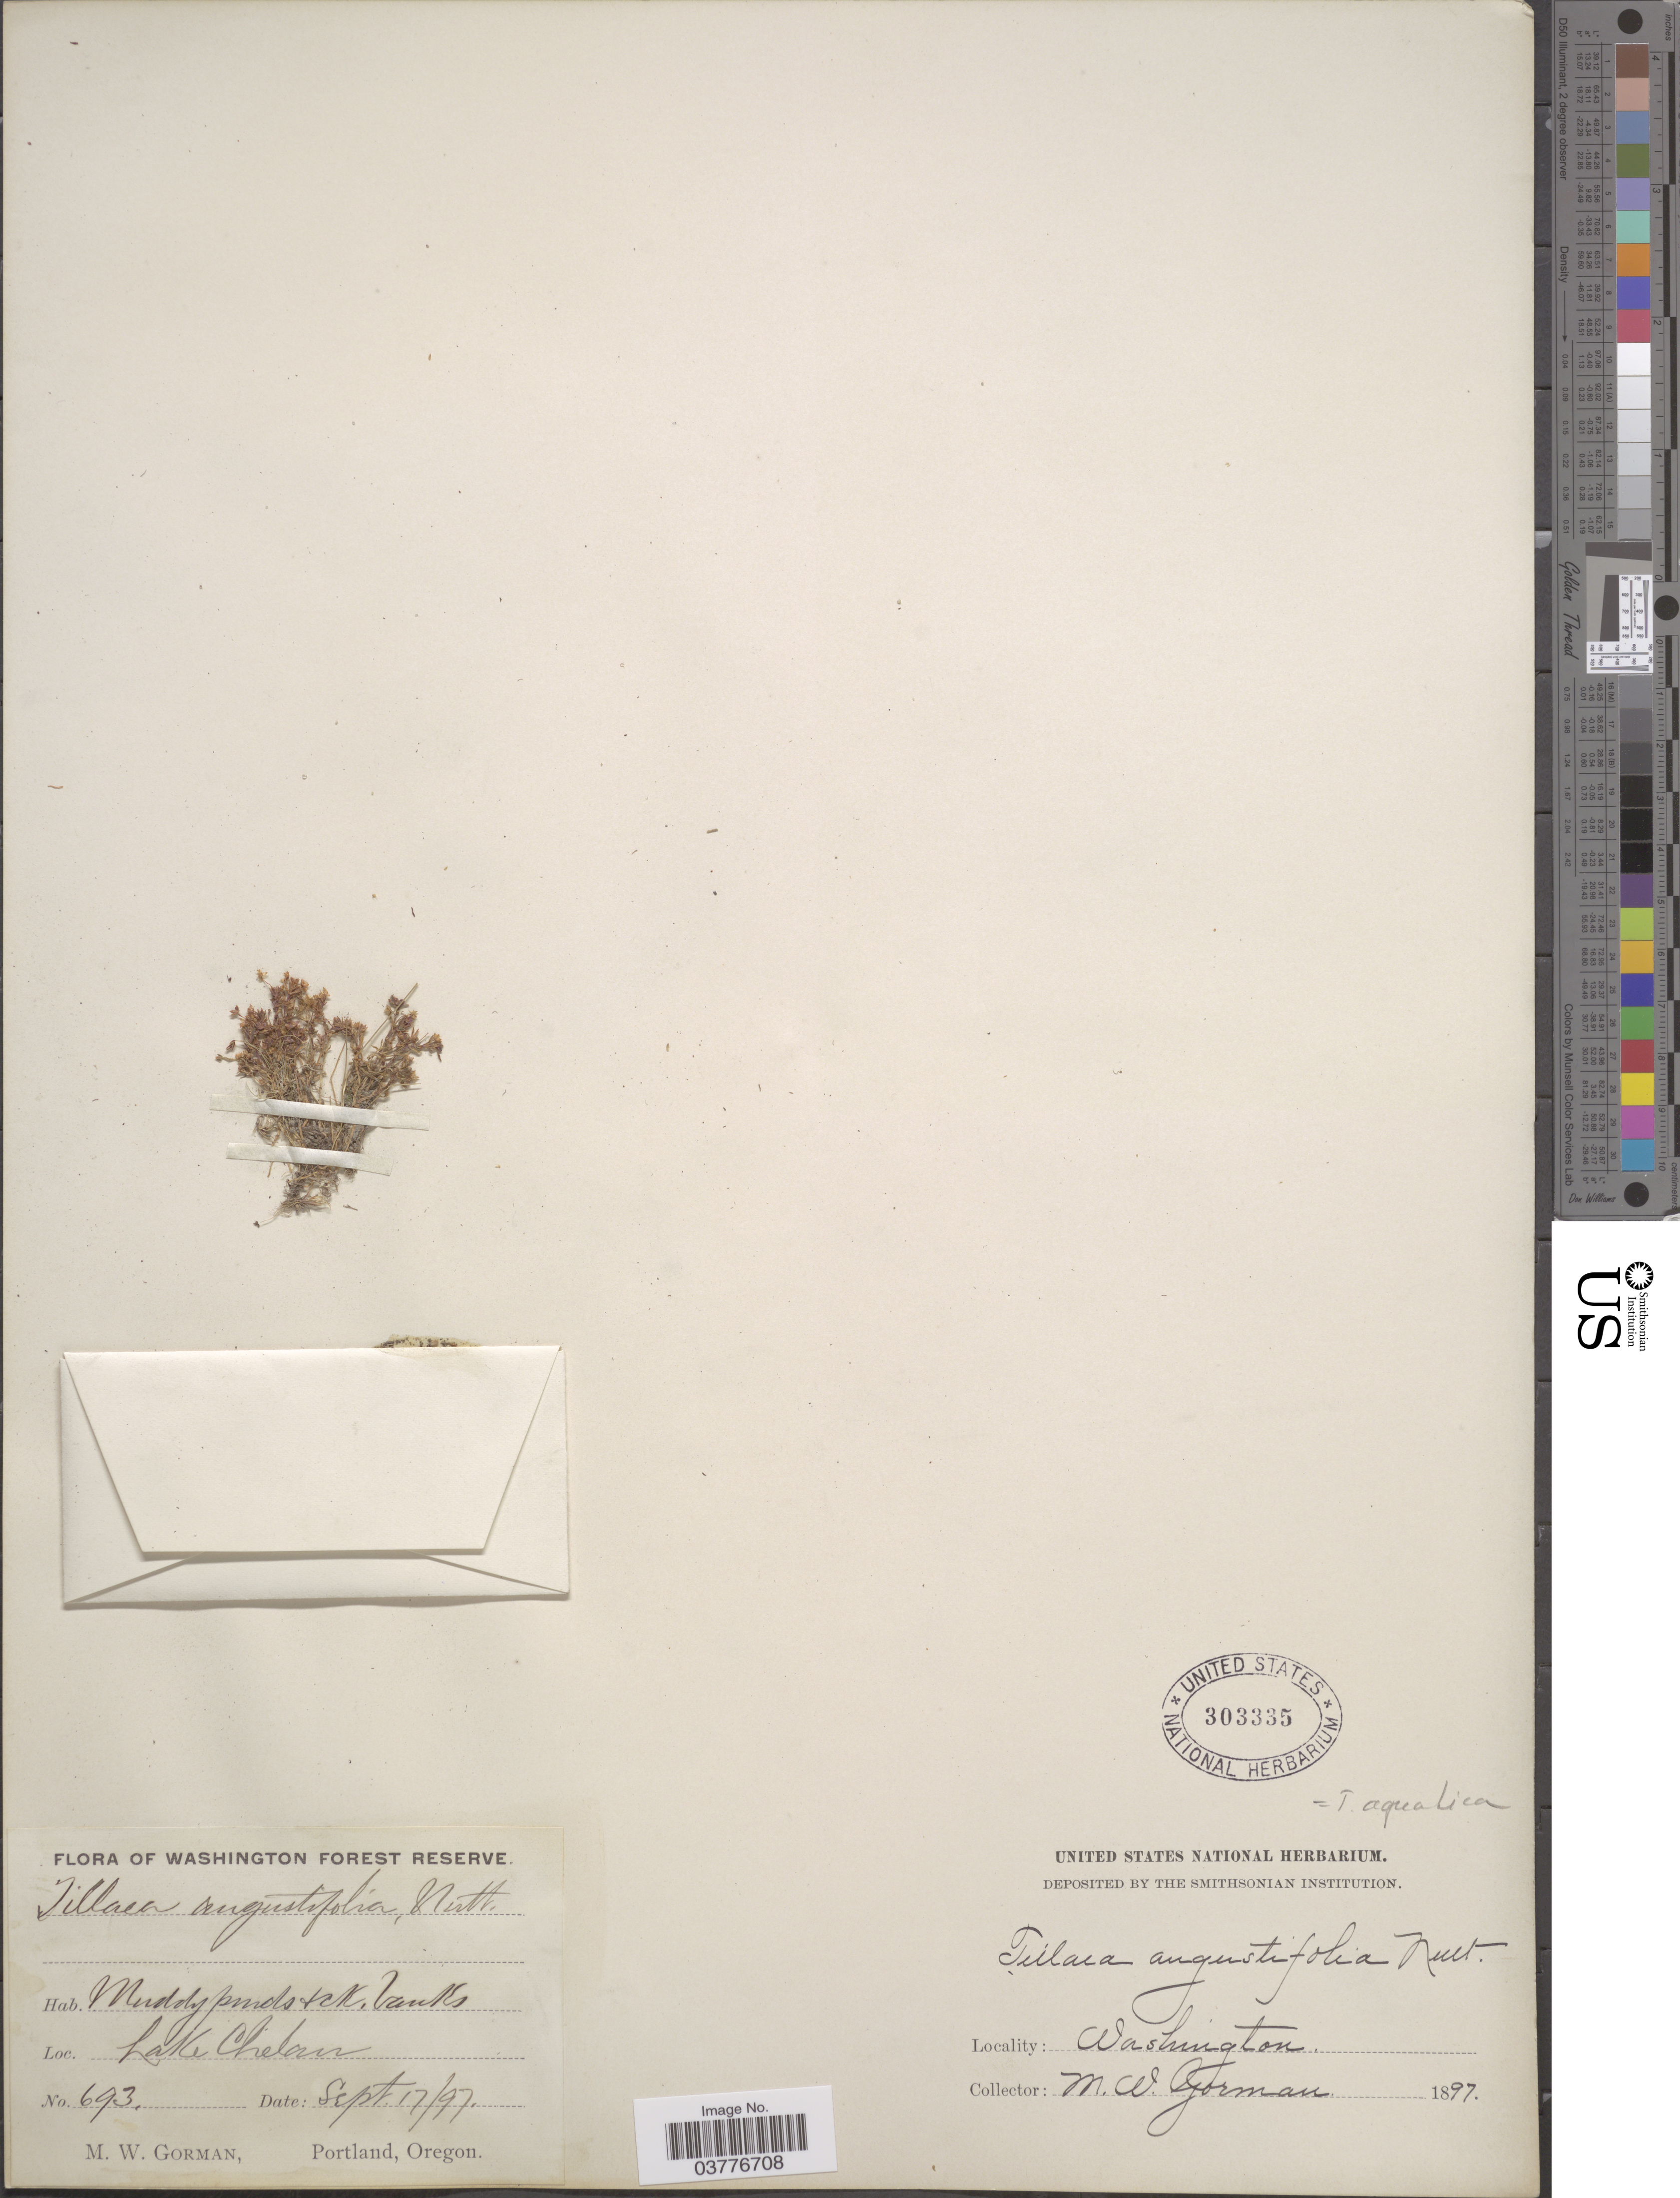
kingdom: Plantae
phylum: Tracheophyta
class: Magnoliopsida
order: Saxifragales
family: Crassulaceae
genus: Crassula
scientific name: Crassula aquatica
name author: (L.) Schönland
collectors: M. W. Gorman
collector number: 693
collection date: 1897-09-17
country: United States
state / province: Washington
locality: Washington Forest Reserve. Lake Chelan.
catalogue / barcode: US 303335